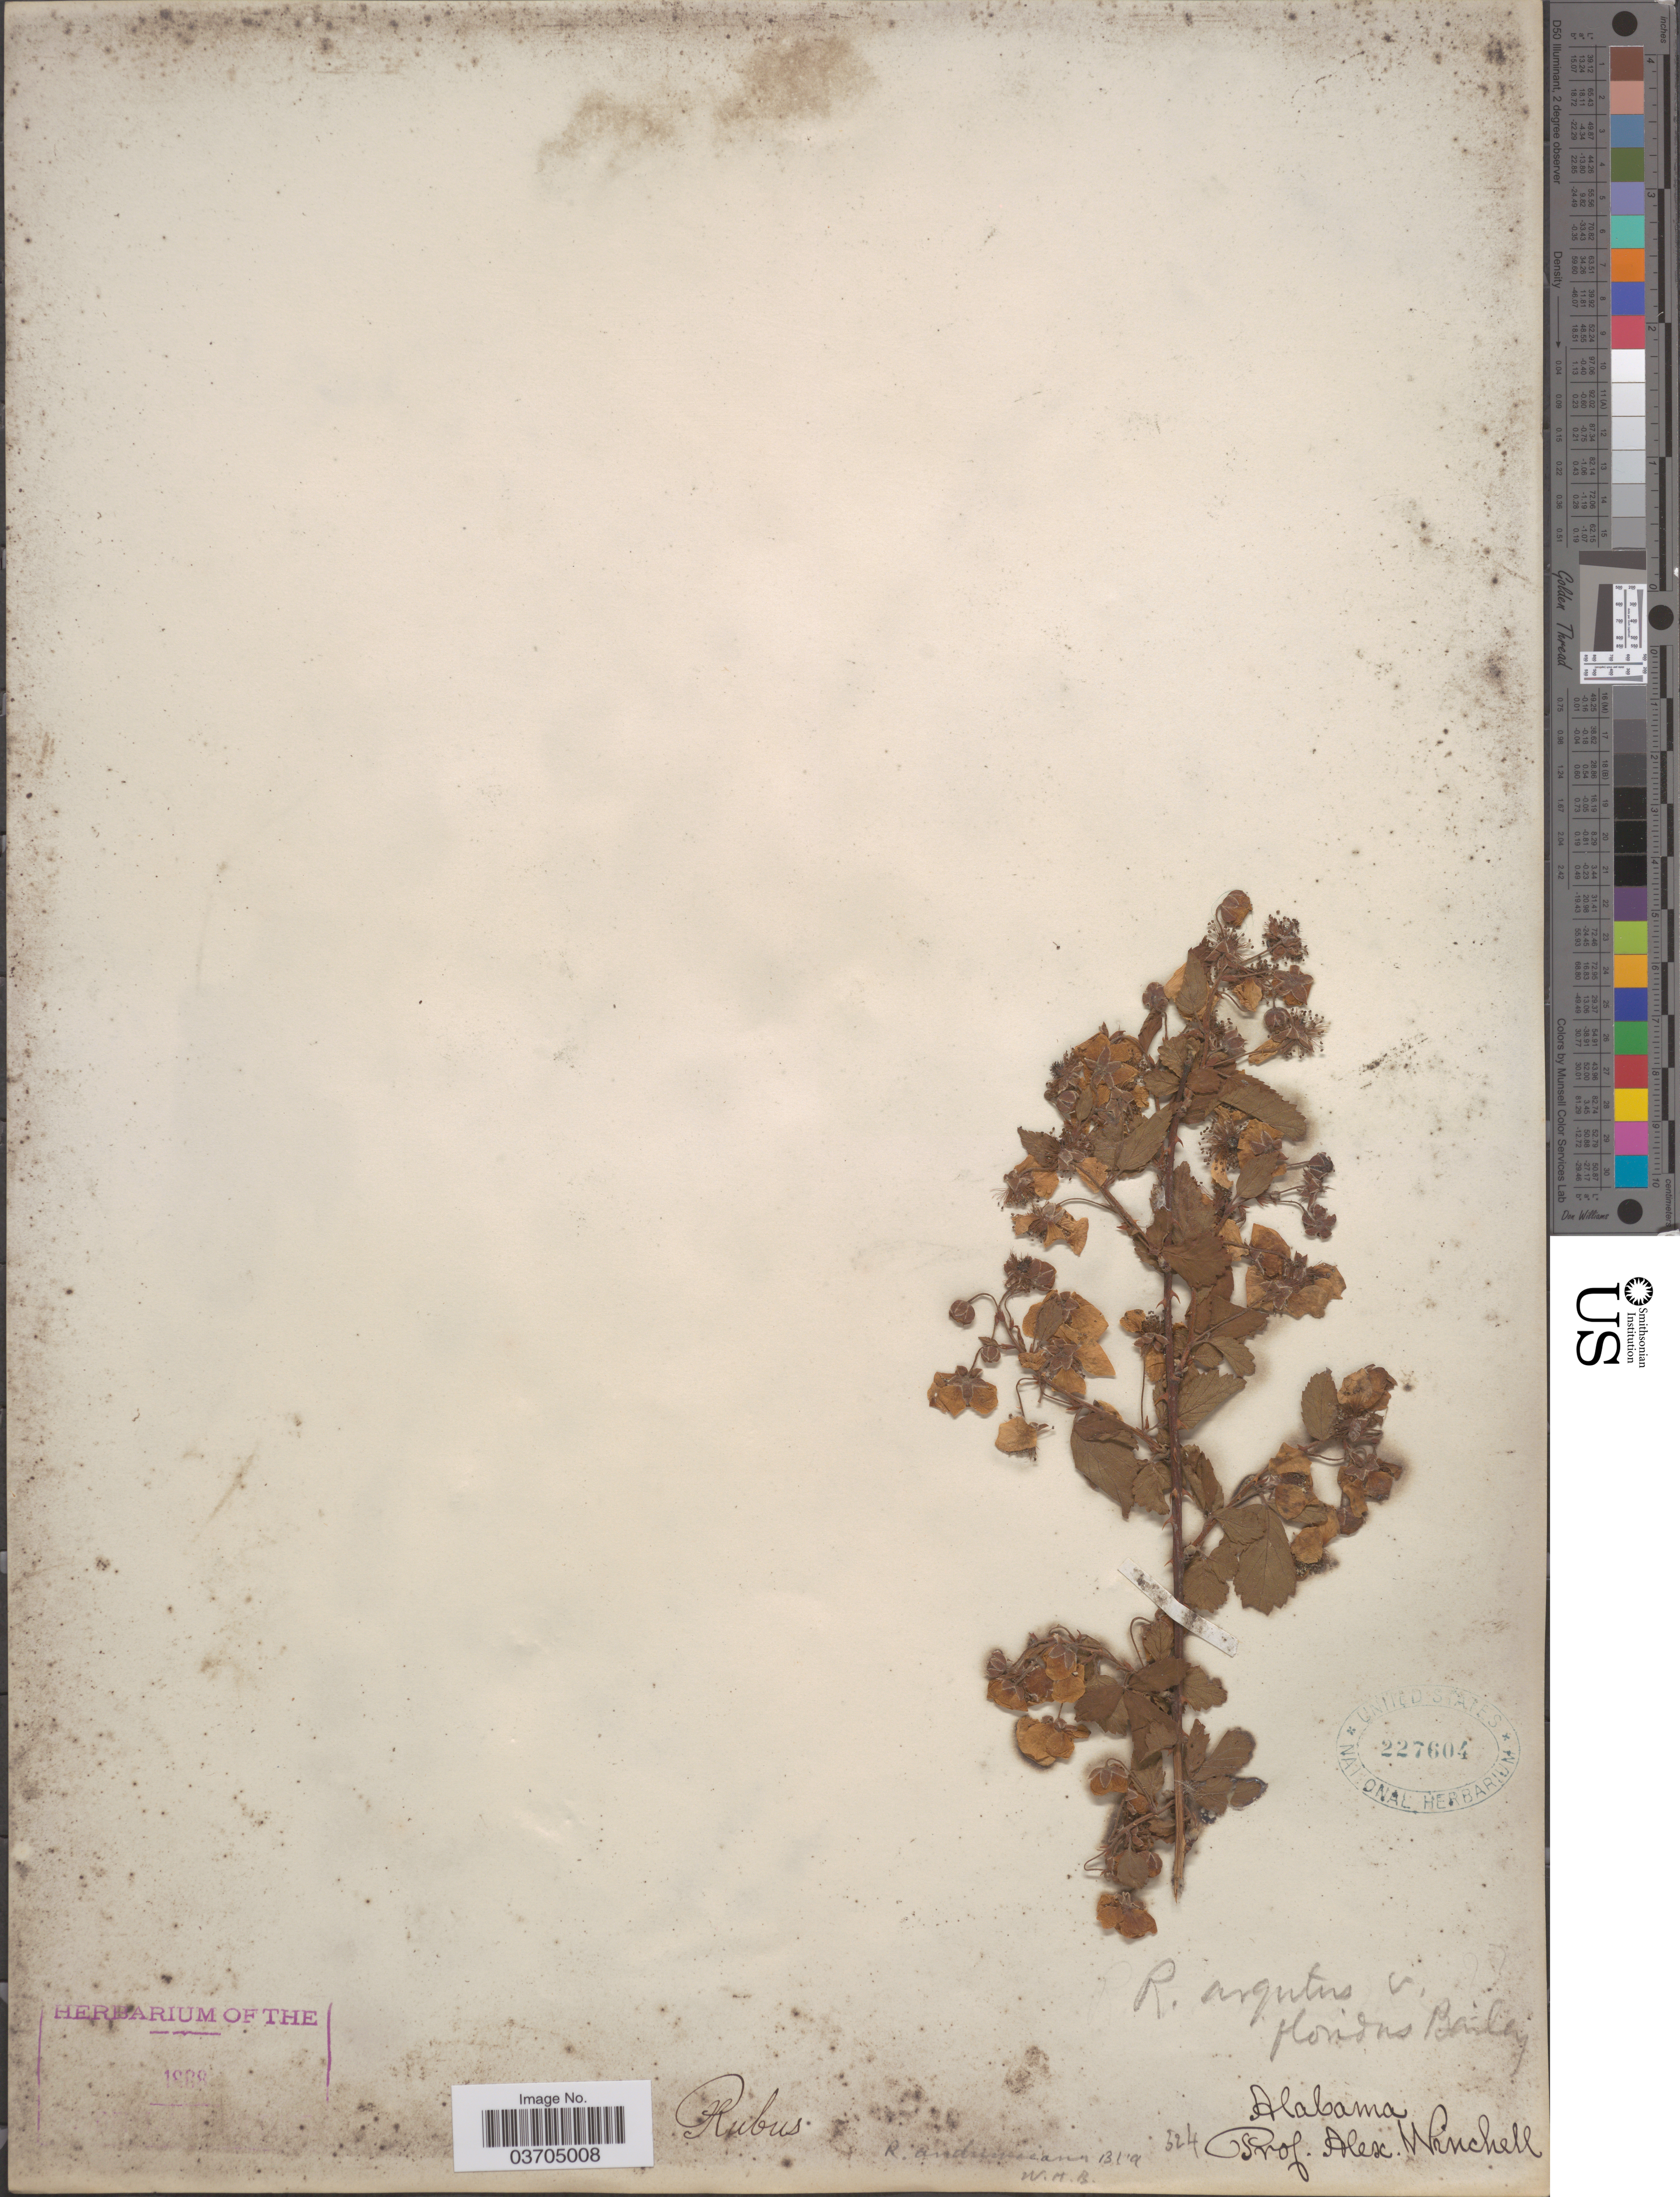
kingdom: Plantae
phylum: Tracheophyta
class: Magnoliopsida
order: Rosales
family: Rosaceae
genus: Rubus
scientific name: Rubus floridus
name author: Tratt.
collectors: A. Winchell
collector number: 324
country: United States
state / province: Alabama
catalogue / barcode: US 227604